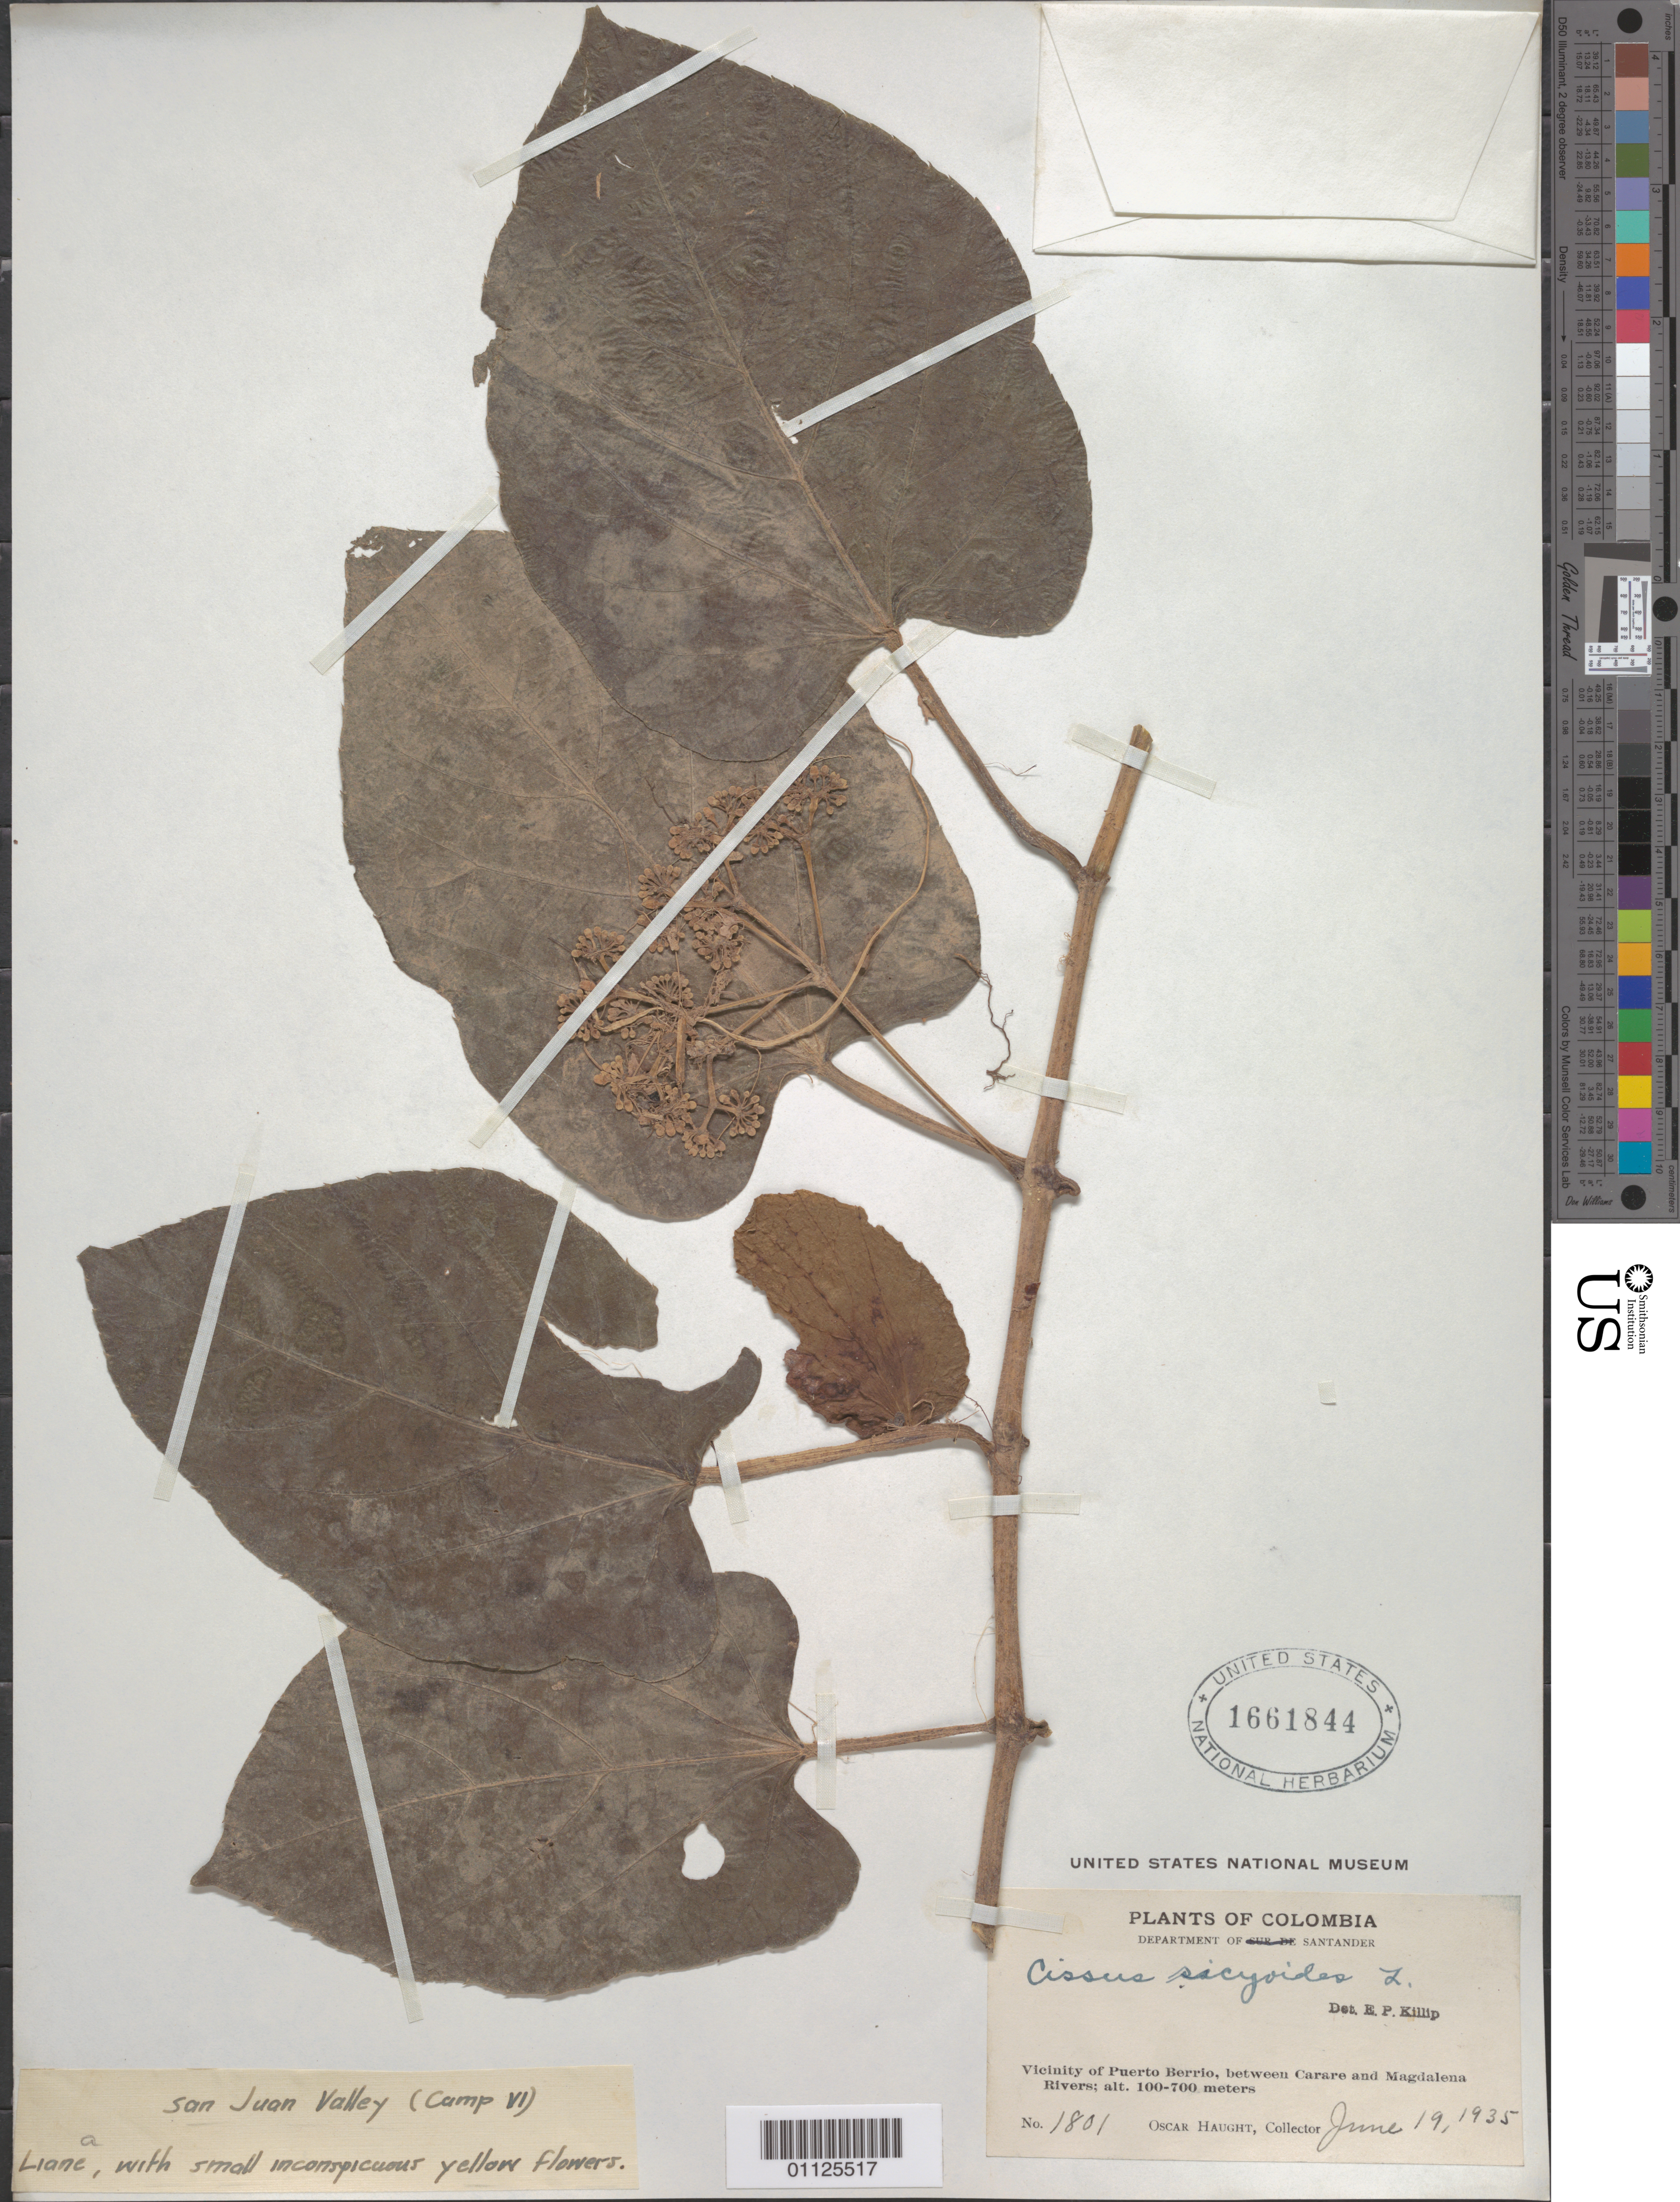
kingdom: Plantae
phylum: Tracheophyta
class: Magnoliopsida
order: Vitales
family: Vitaceae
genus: Cissus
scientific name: Cissus verticillata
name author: (L.) Nicolson & C.E. Jarvis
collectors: O. L. Haught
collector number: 1801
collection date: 1935-06-19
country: Colombia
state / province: Santander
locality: Vicinity of Puerto Berrio, between Carare and Magdalena Rivers.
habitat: Liana.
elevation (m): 100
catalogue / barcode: US 1661844